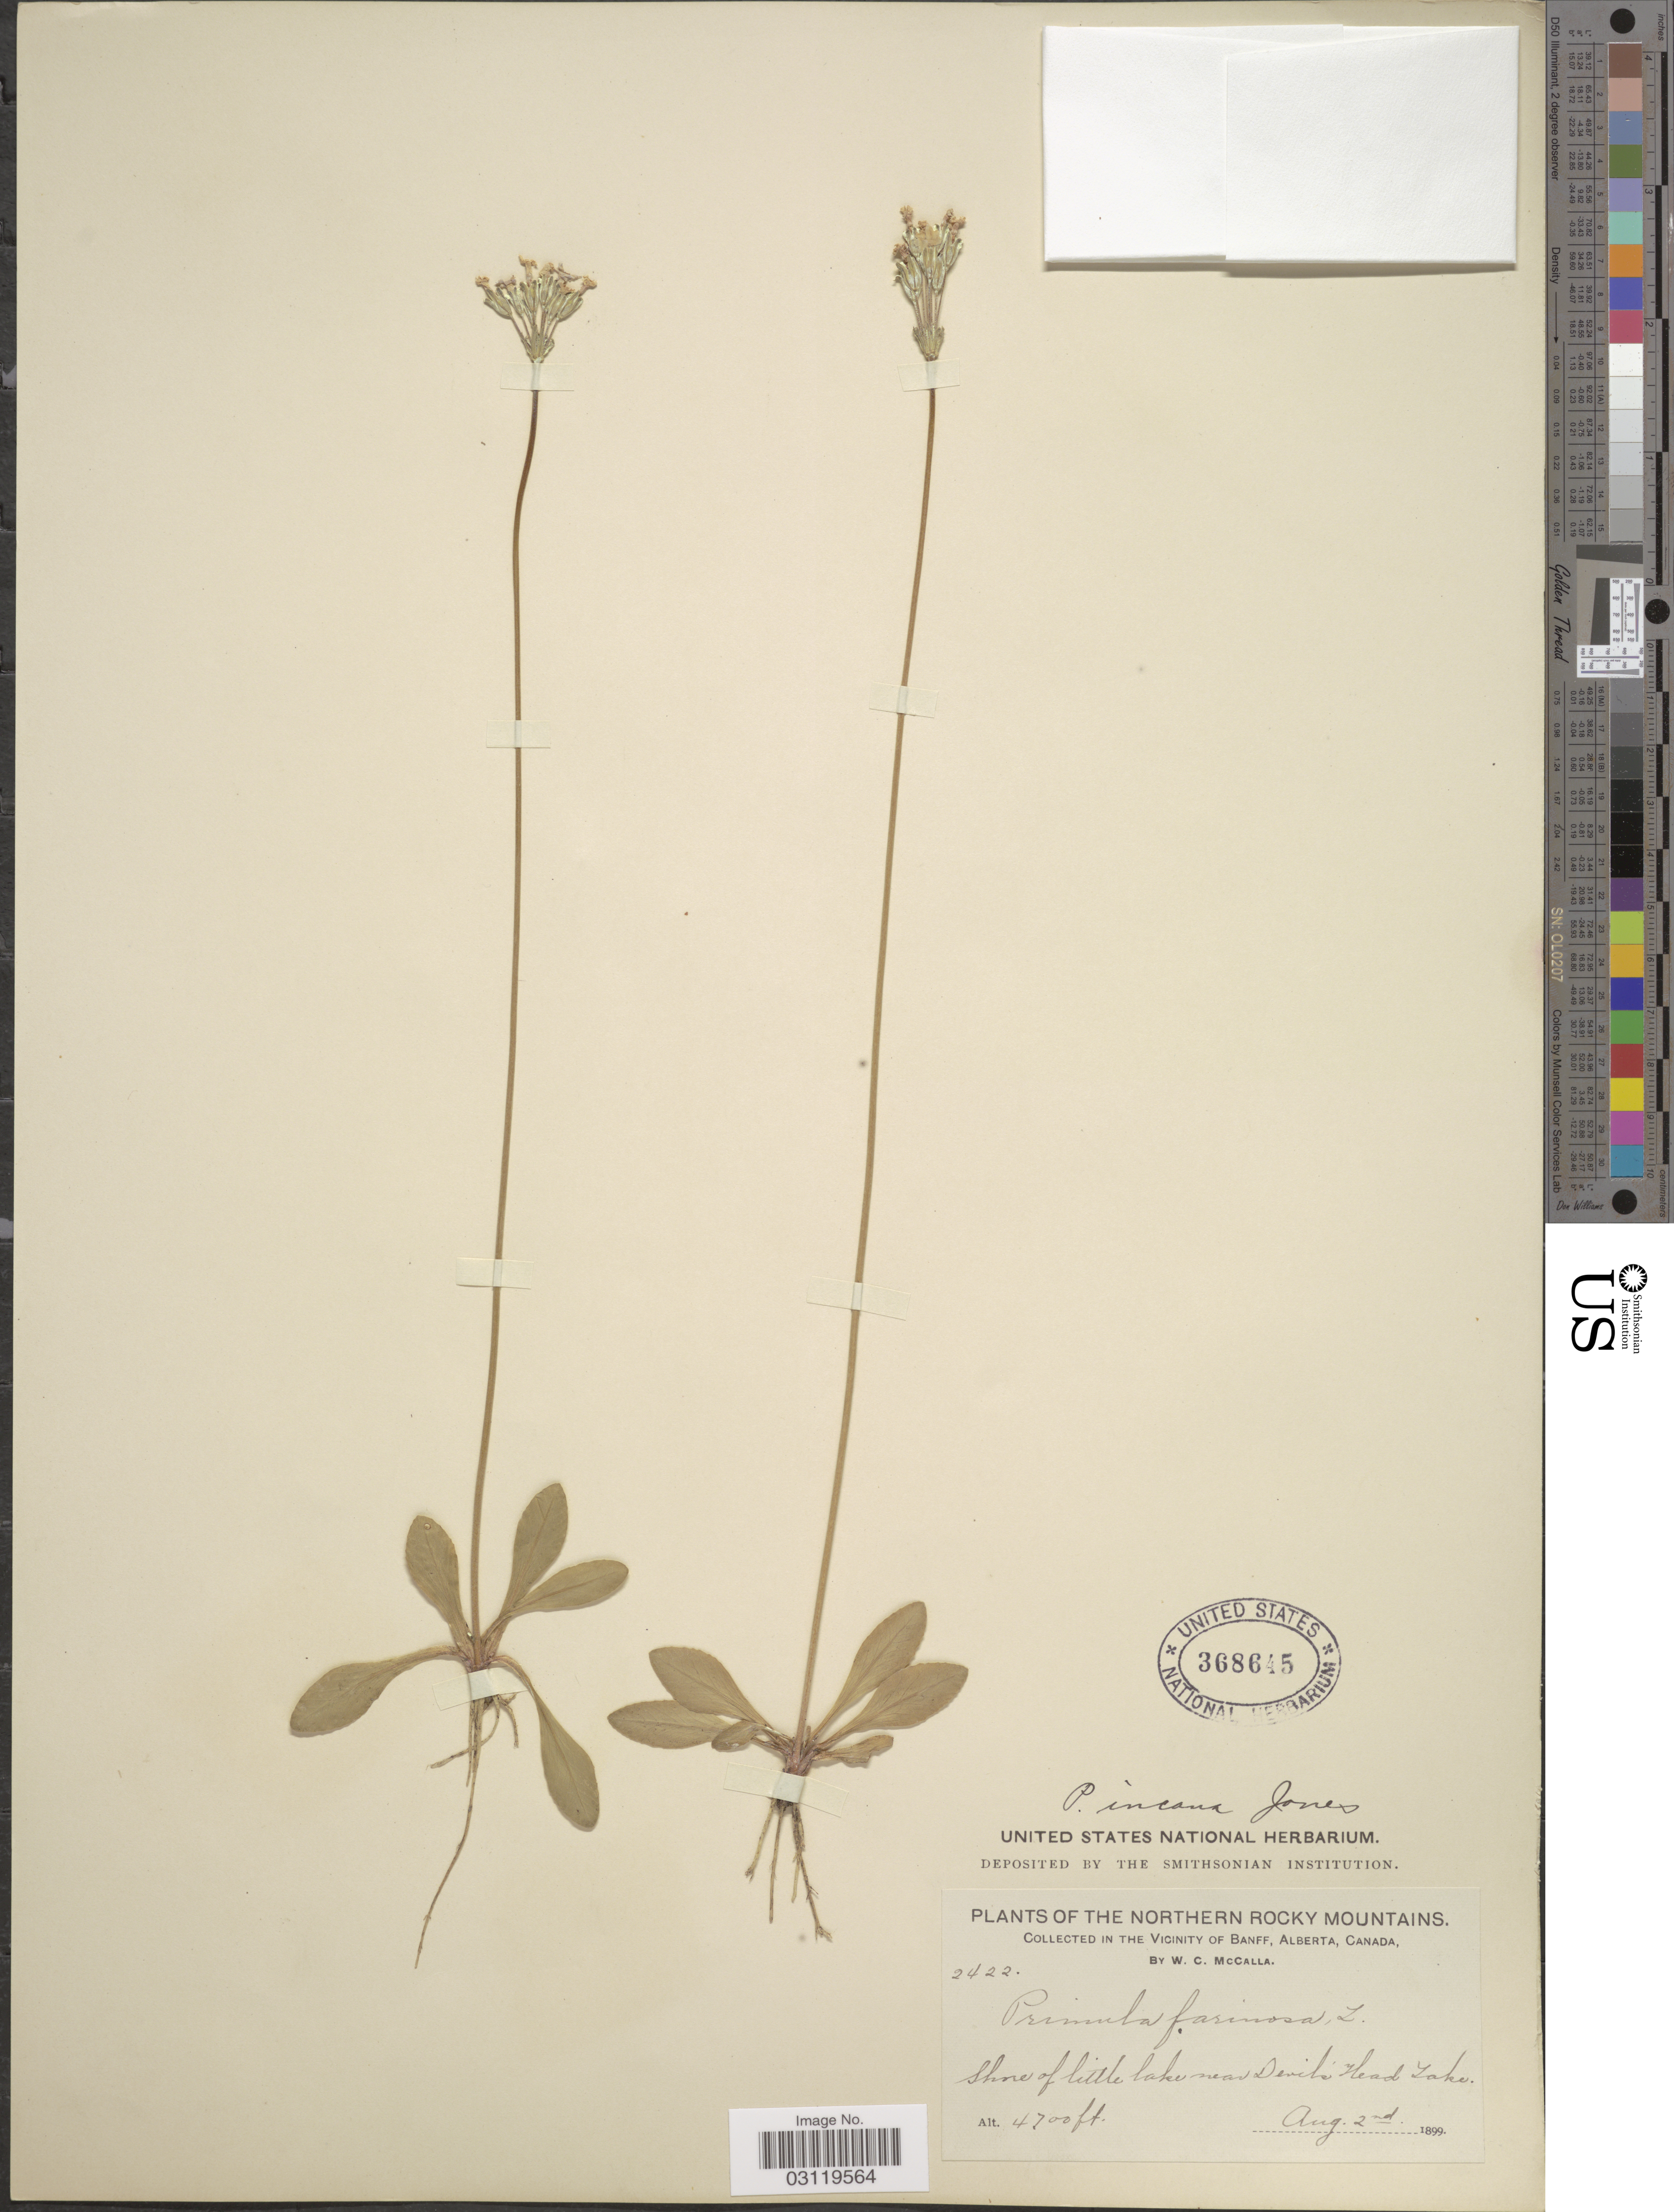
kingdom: Plantae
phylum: Tracheophyta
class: Magnoliopsida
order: Ericales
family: Primulaceae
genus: Primula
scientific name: Primula incana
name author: M.E. Jones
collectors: W. McCalla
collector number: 2422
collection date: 1899-08-02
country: Canada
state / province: Alberta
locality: Northern Rocky Mountains, in the vicinity of Banff. Shore of little lake near Devil's Head Lake.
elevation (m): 1433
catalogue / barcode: US 368645